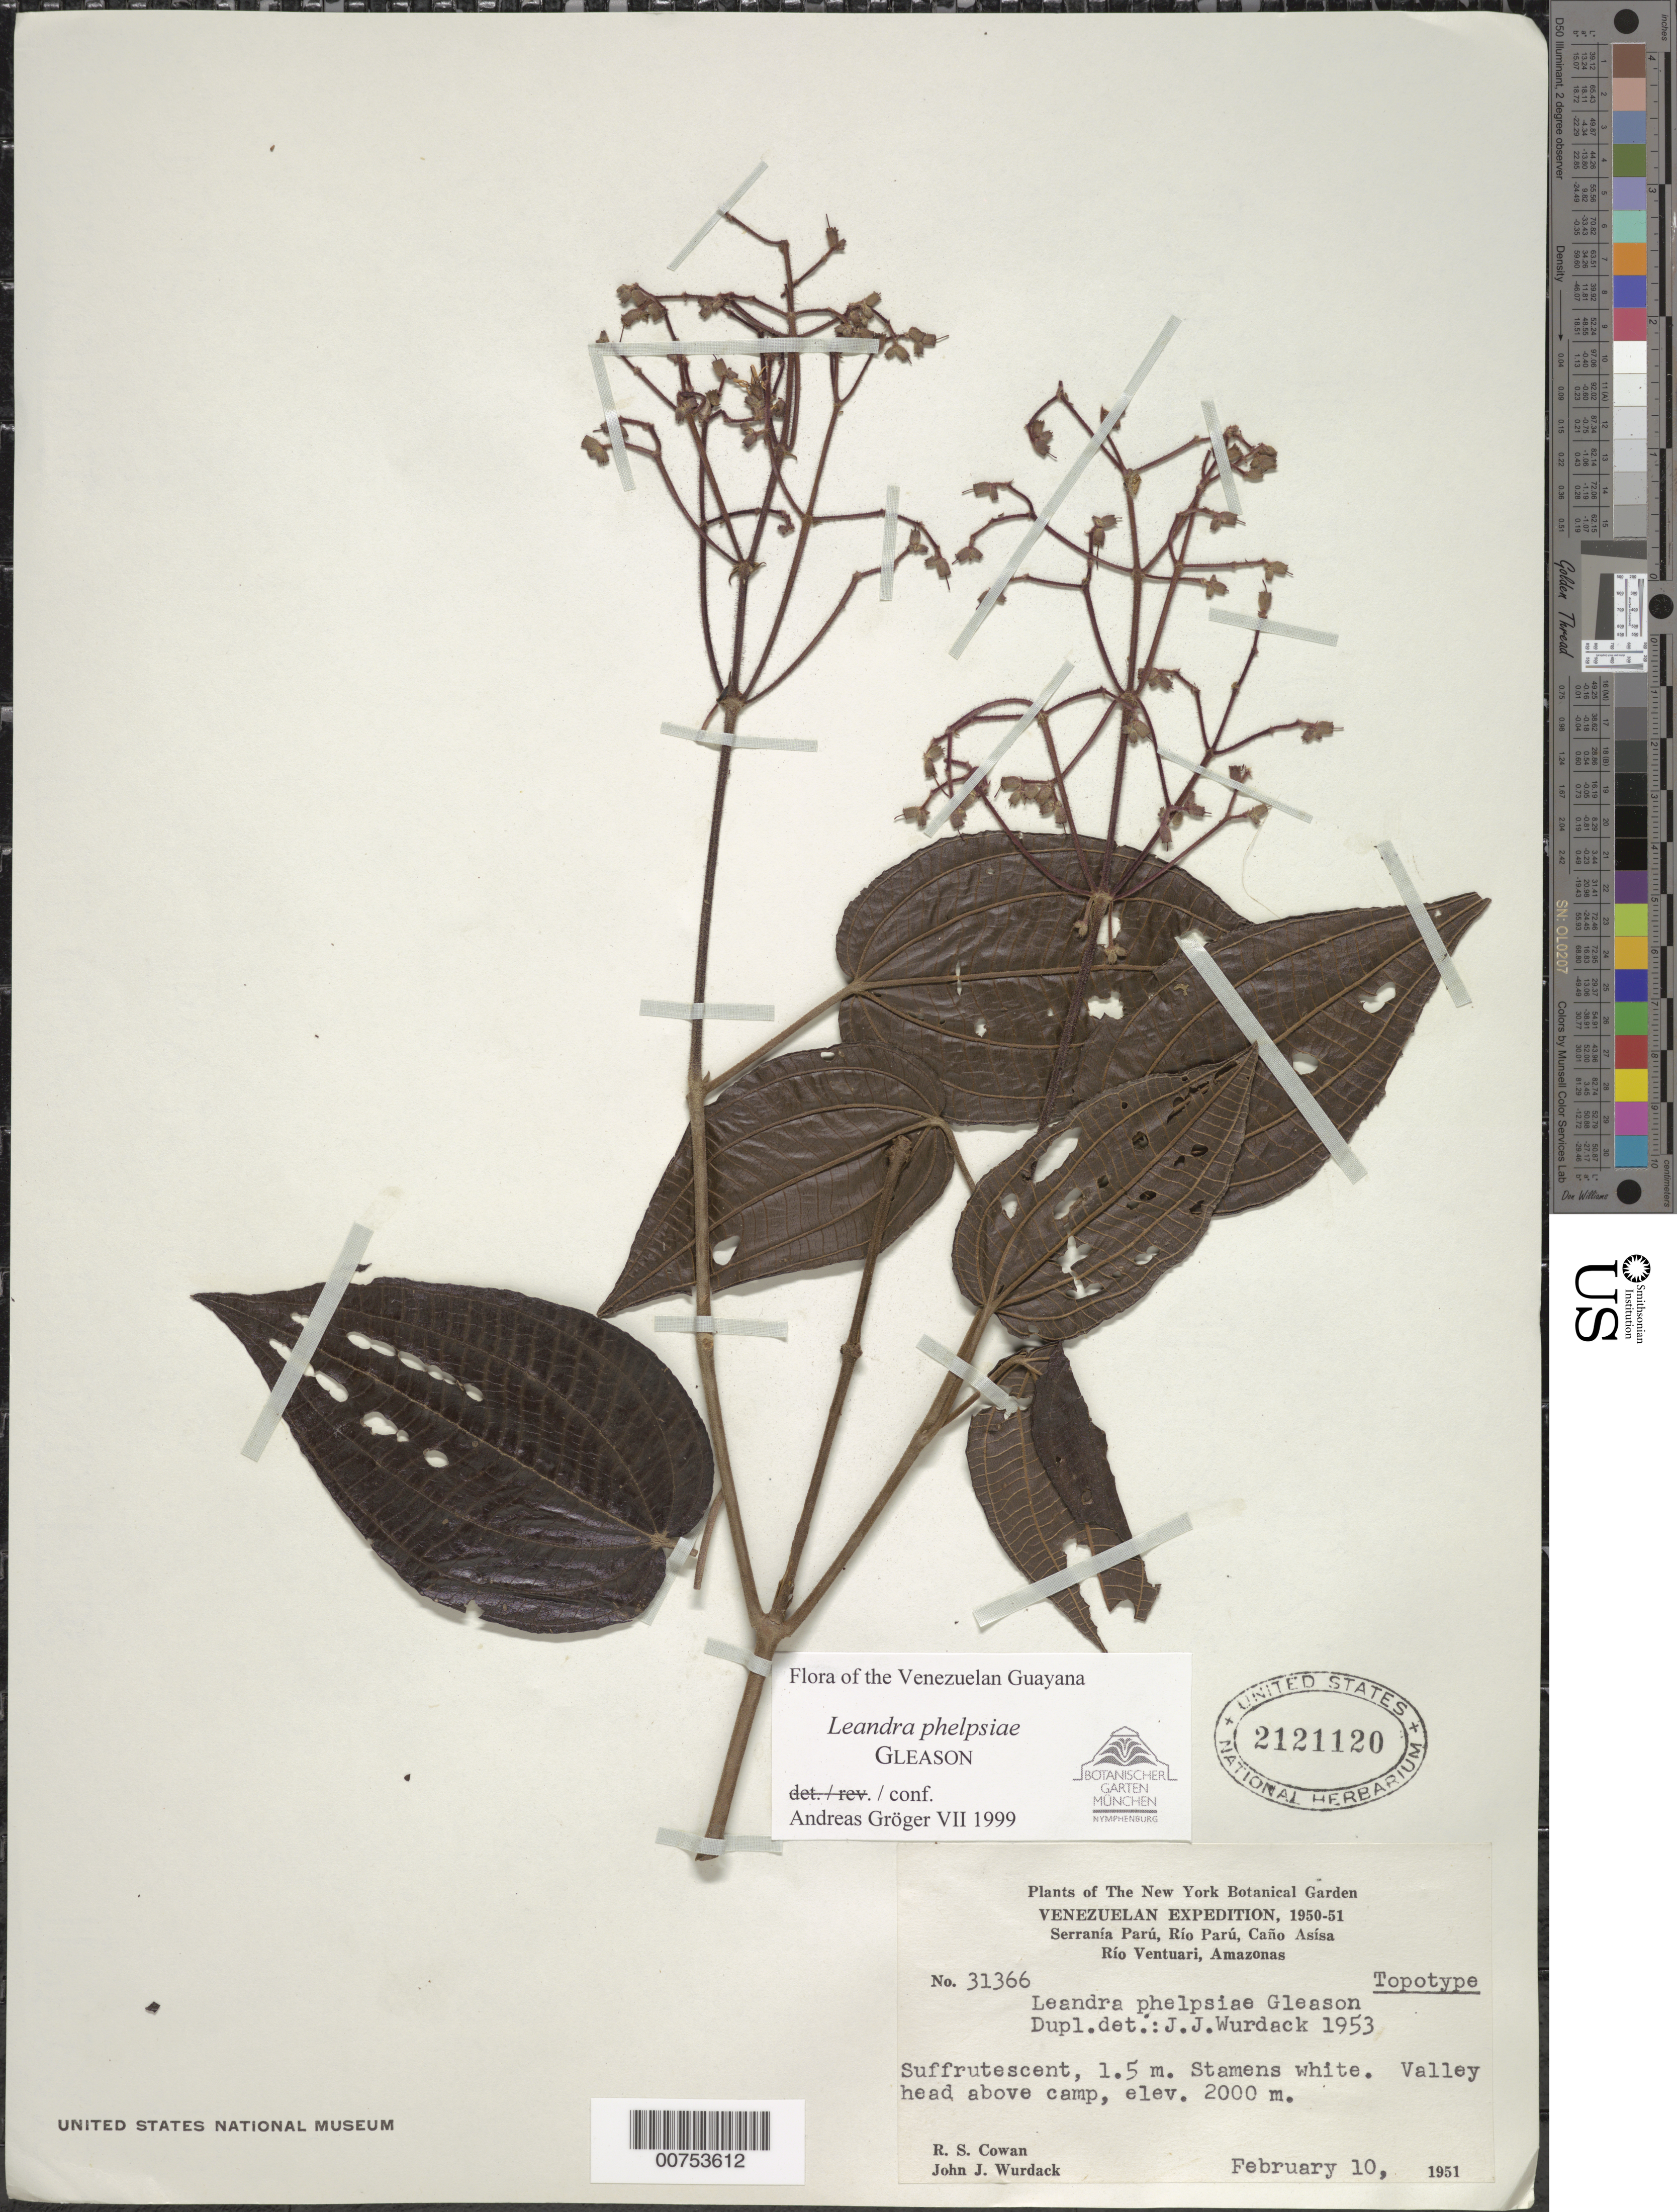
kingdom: Plantae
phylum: Tracheophyta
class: Magnoliopsida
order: Myrtales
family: Melastomataceae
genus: Leandra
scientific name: Leandra phelpsiae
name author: Gleason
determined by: Gröger, A.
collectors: R. S. Cowan & J. J. Wurdack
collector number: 31366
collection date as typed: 10-Feb-51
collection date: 1951-02-10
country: Venezuela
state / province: Amazonas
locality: Serranía Parú, Río Parú, Caño Asísa, Río Ventuari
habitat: Valley above camp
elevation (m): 2000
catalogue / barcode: US 2121120